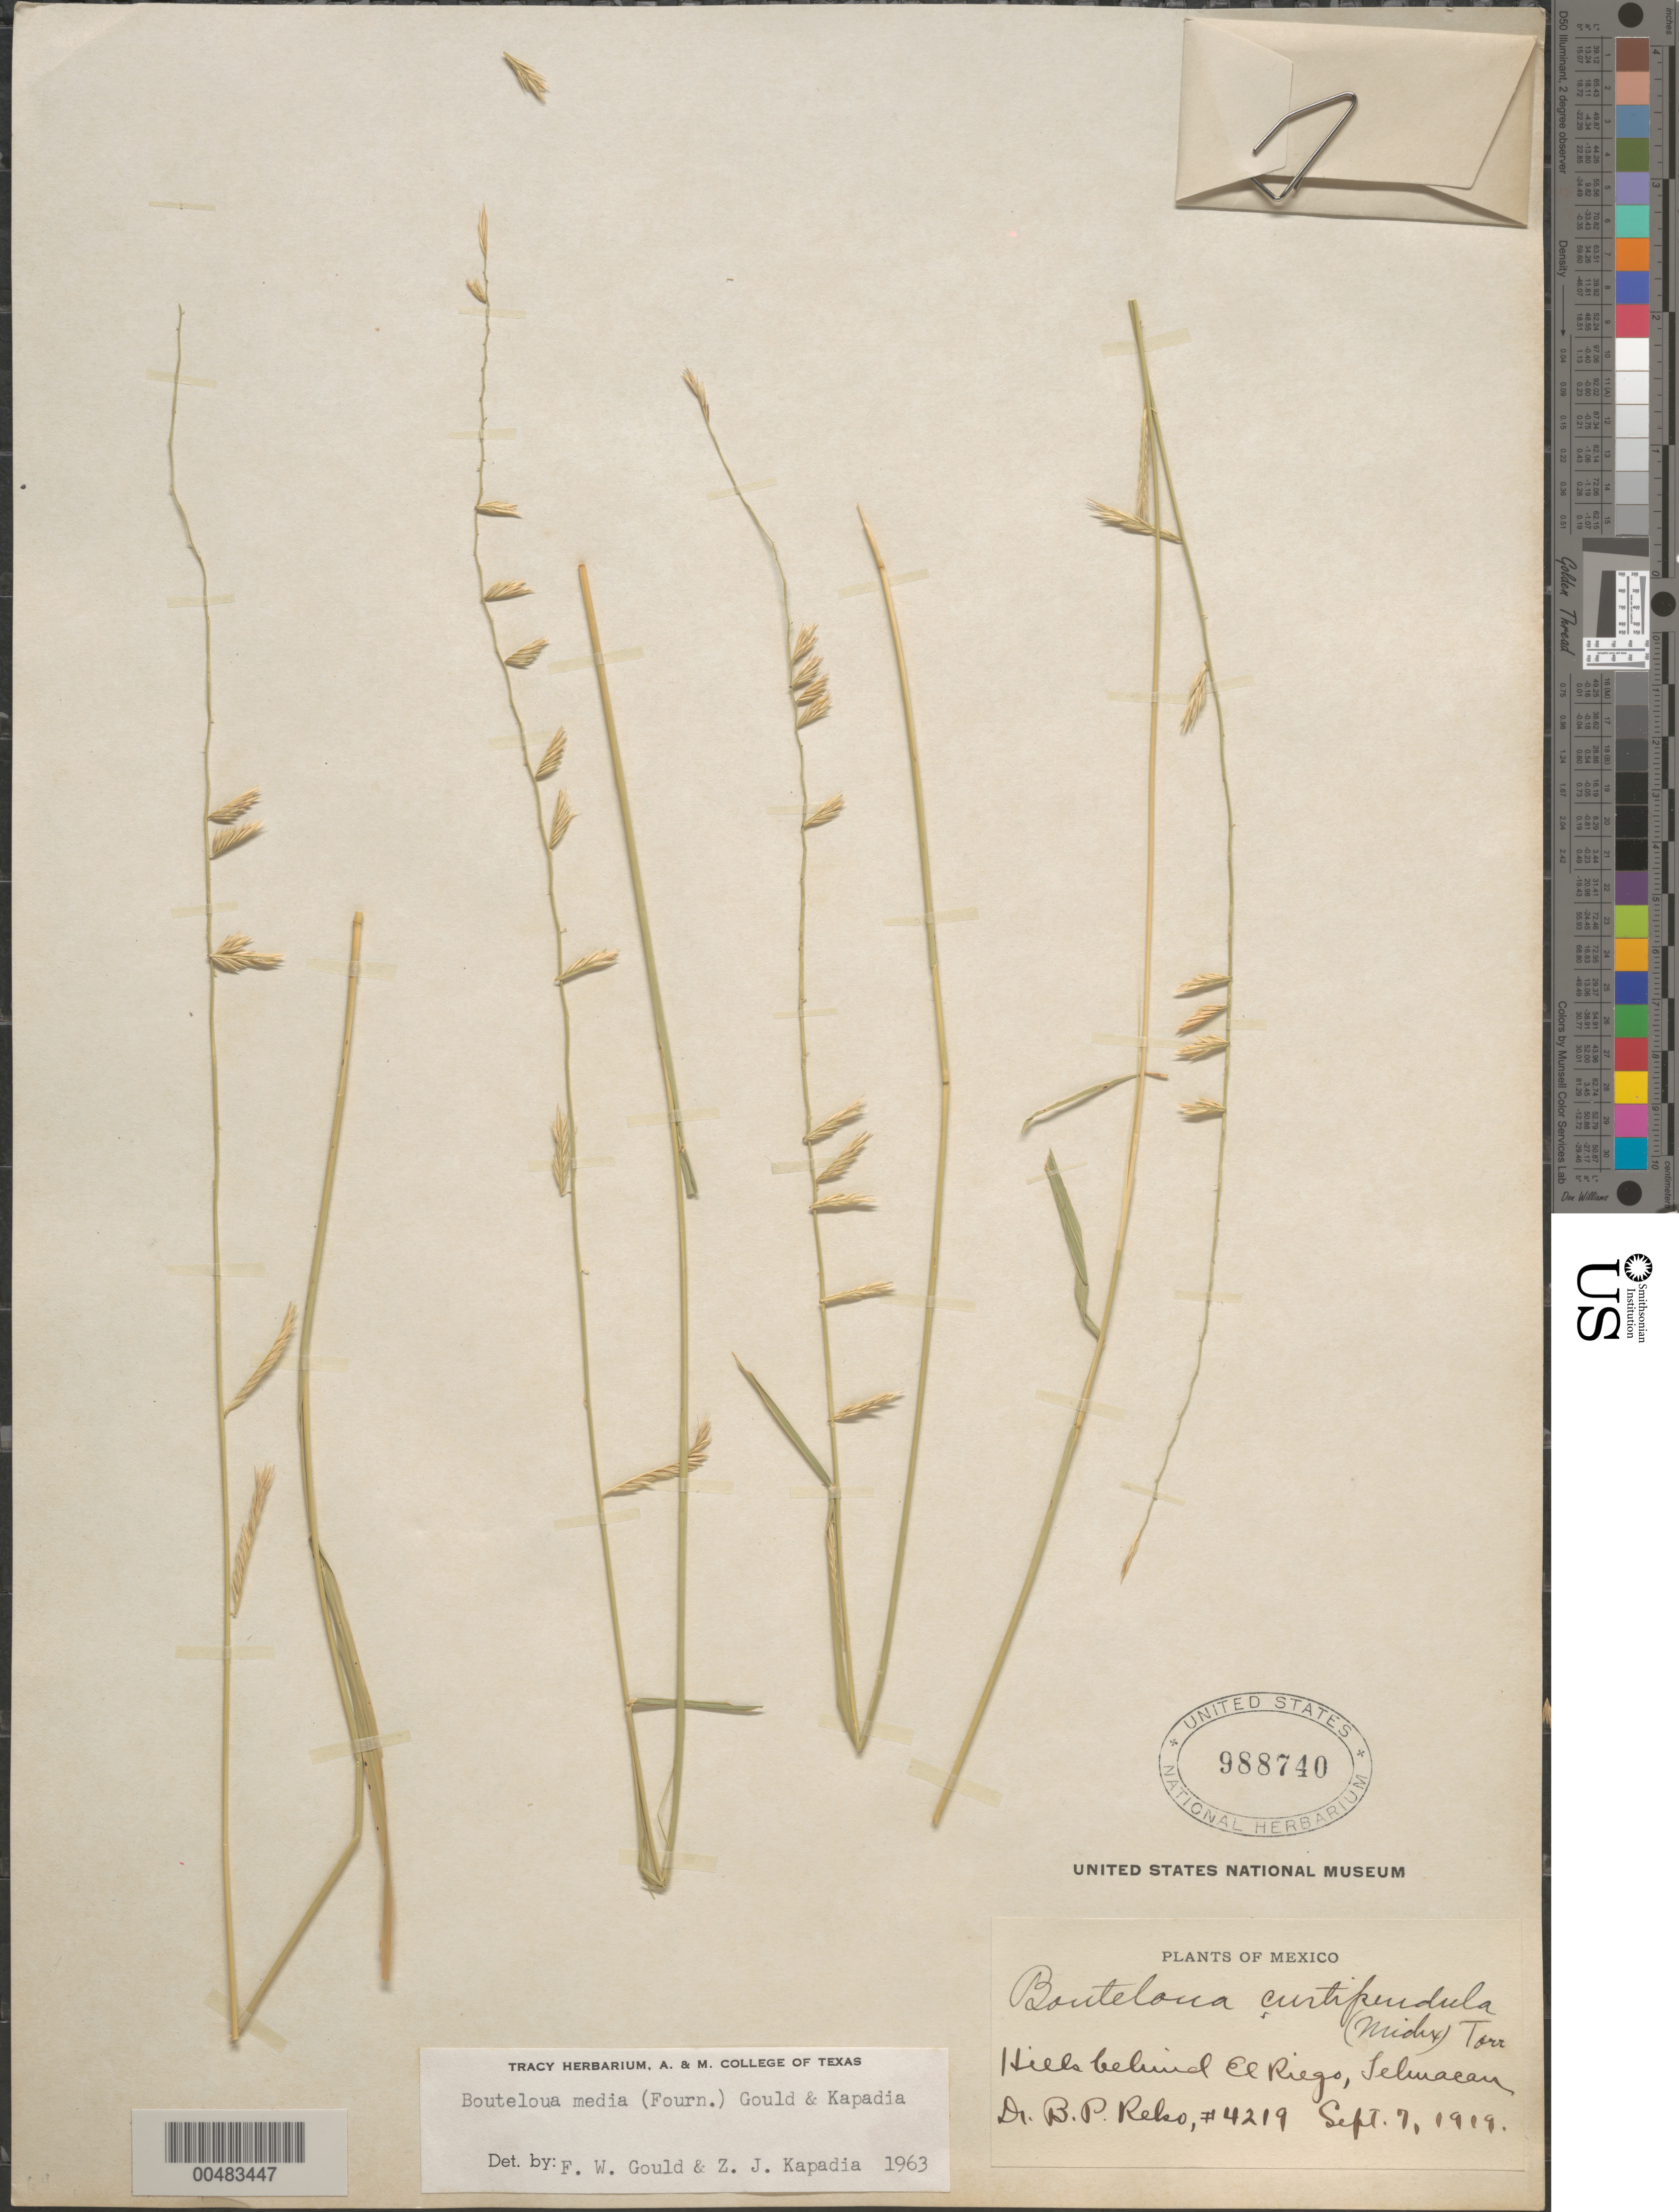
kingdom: Plantae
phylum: Tracheophyta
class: Liliopsida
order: Poales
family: Poaceae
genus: Bouteloua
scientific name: Bouteloua media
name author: (E. Fourn.) Gould & Kapadia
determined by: Gould, F. W.; Kapadia, Zarir J.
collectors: B. P. Reko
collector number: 4219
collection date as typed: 7 Sep 1919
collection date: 1919-09-07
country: Mexico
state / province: Puebla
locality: Behind El Riego, Tehuacan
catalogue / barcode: US 988740